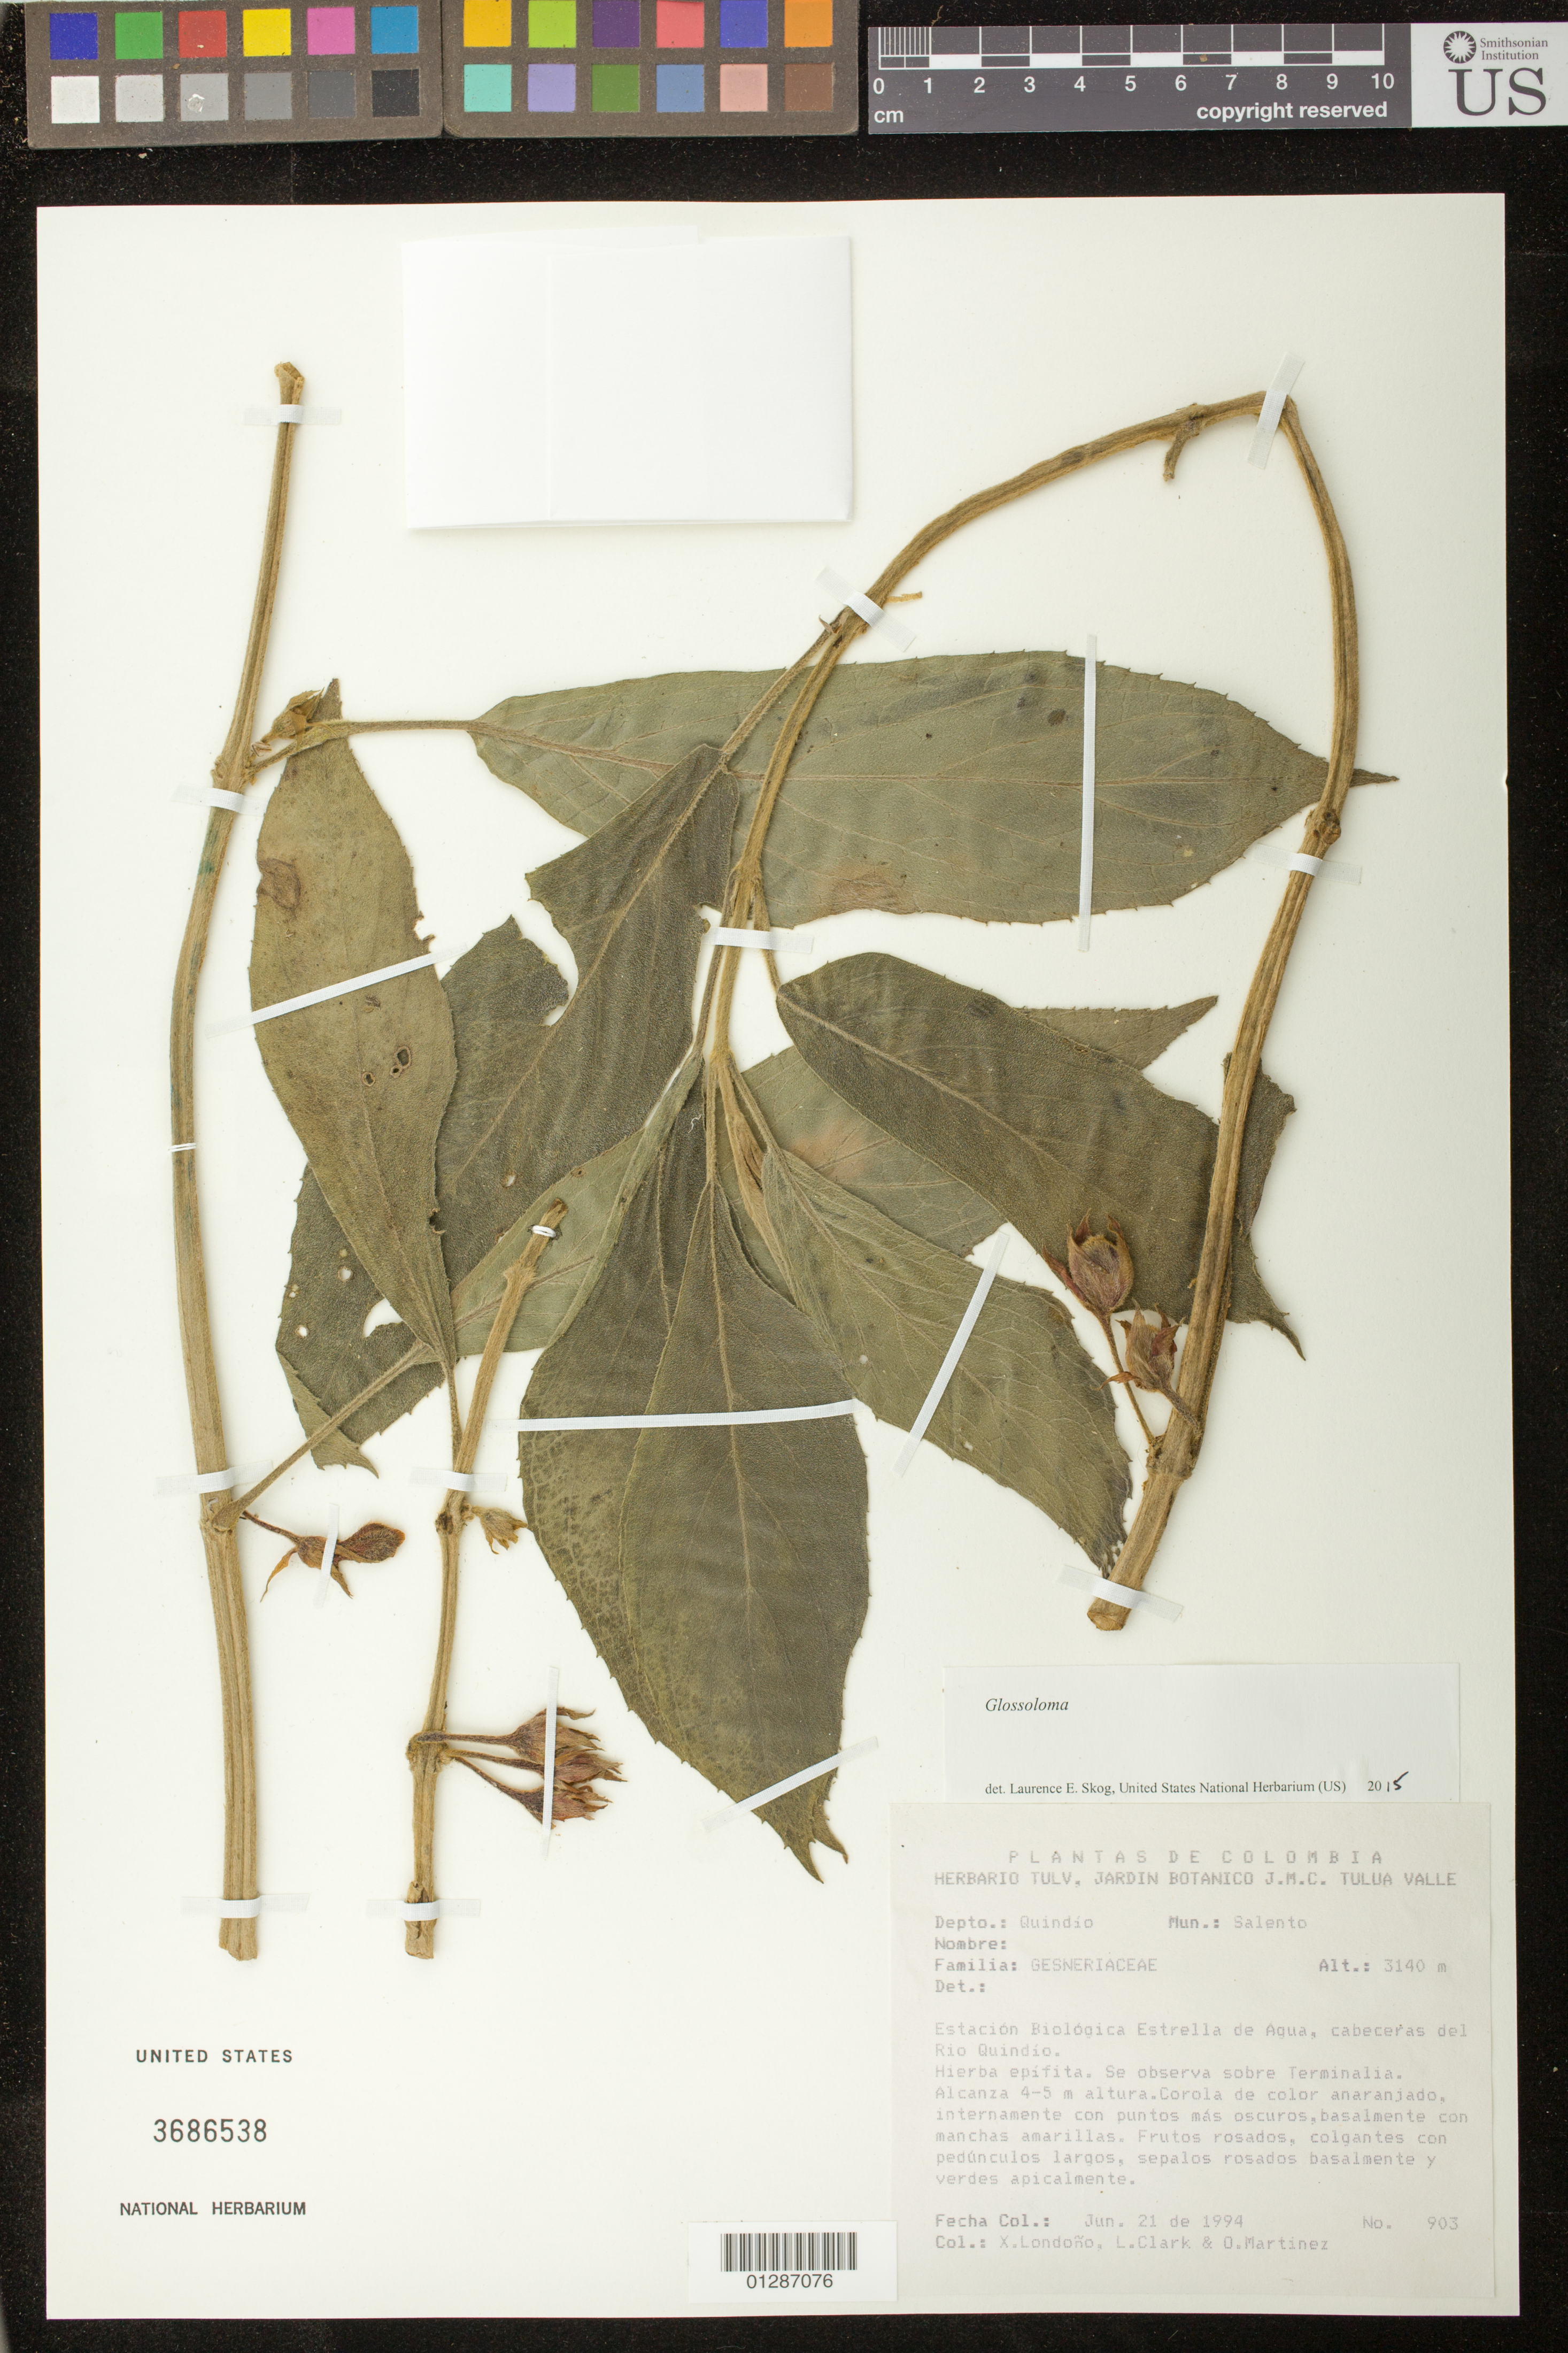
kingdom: Plantae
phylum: Tracheophyta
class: Magnoliopsida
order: Lamiales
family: Gesneriaceae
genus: Glossoloma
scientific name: Glossoloma sp.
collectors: X. Londoño, L. Clark & O. Martínez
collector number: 903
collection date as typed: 21 Jun 1994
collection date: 1994-06-21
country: Colombia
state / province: Quindío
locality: Mun. Salento. Estancion Biologica Estrella de Agua, cabeceras del Rio Quindio.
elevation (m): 3140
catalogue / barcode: US 3686538